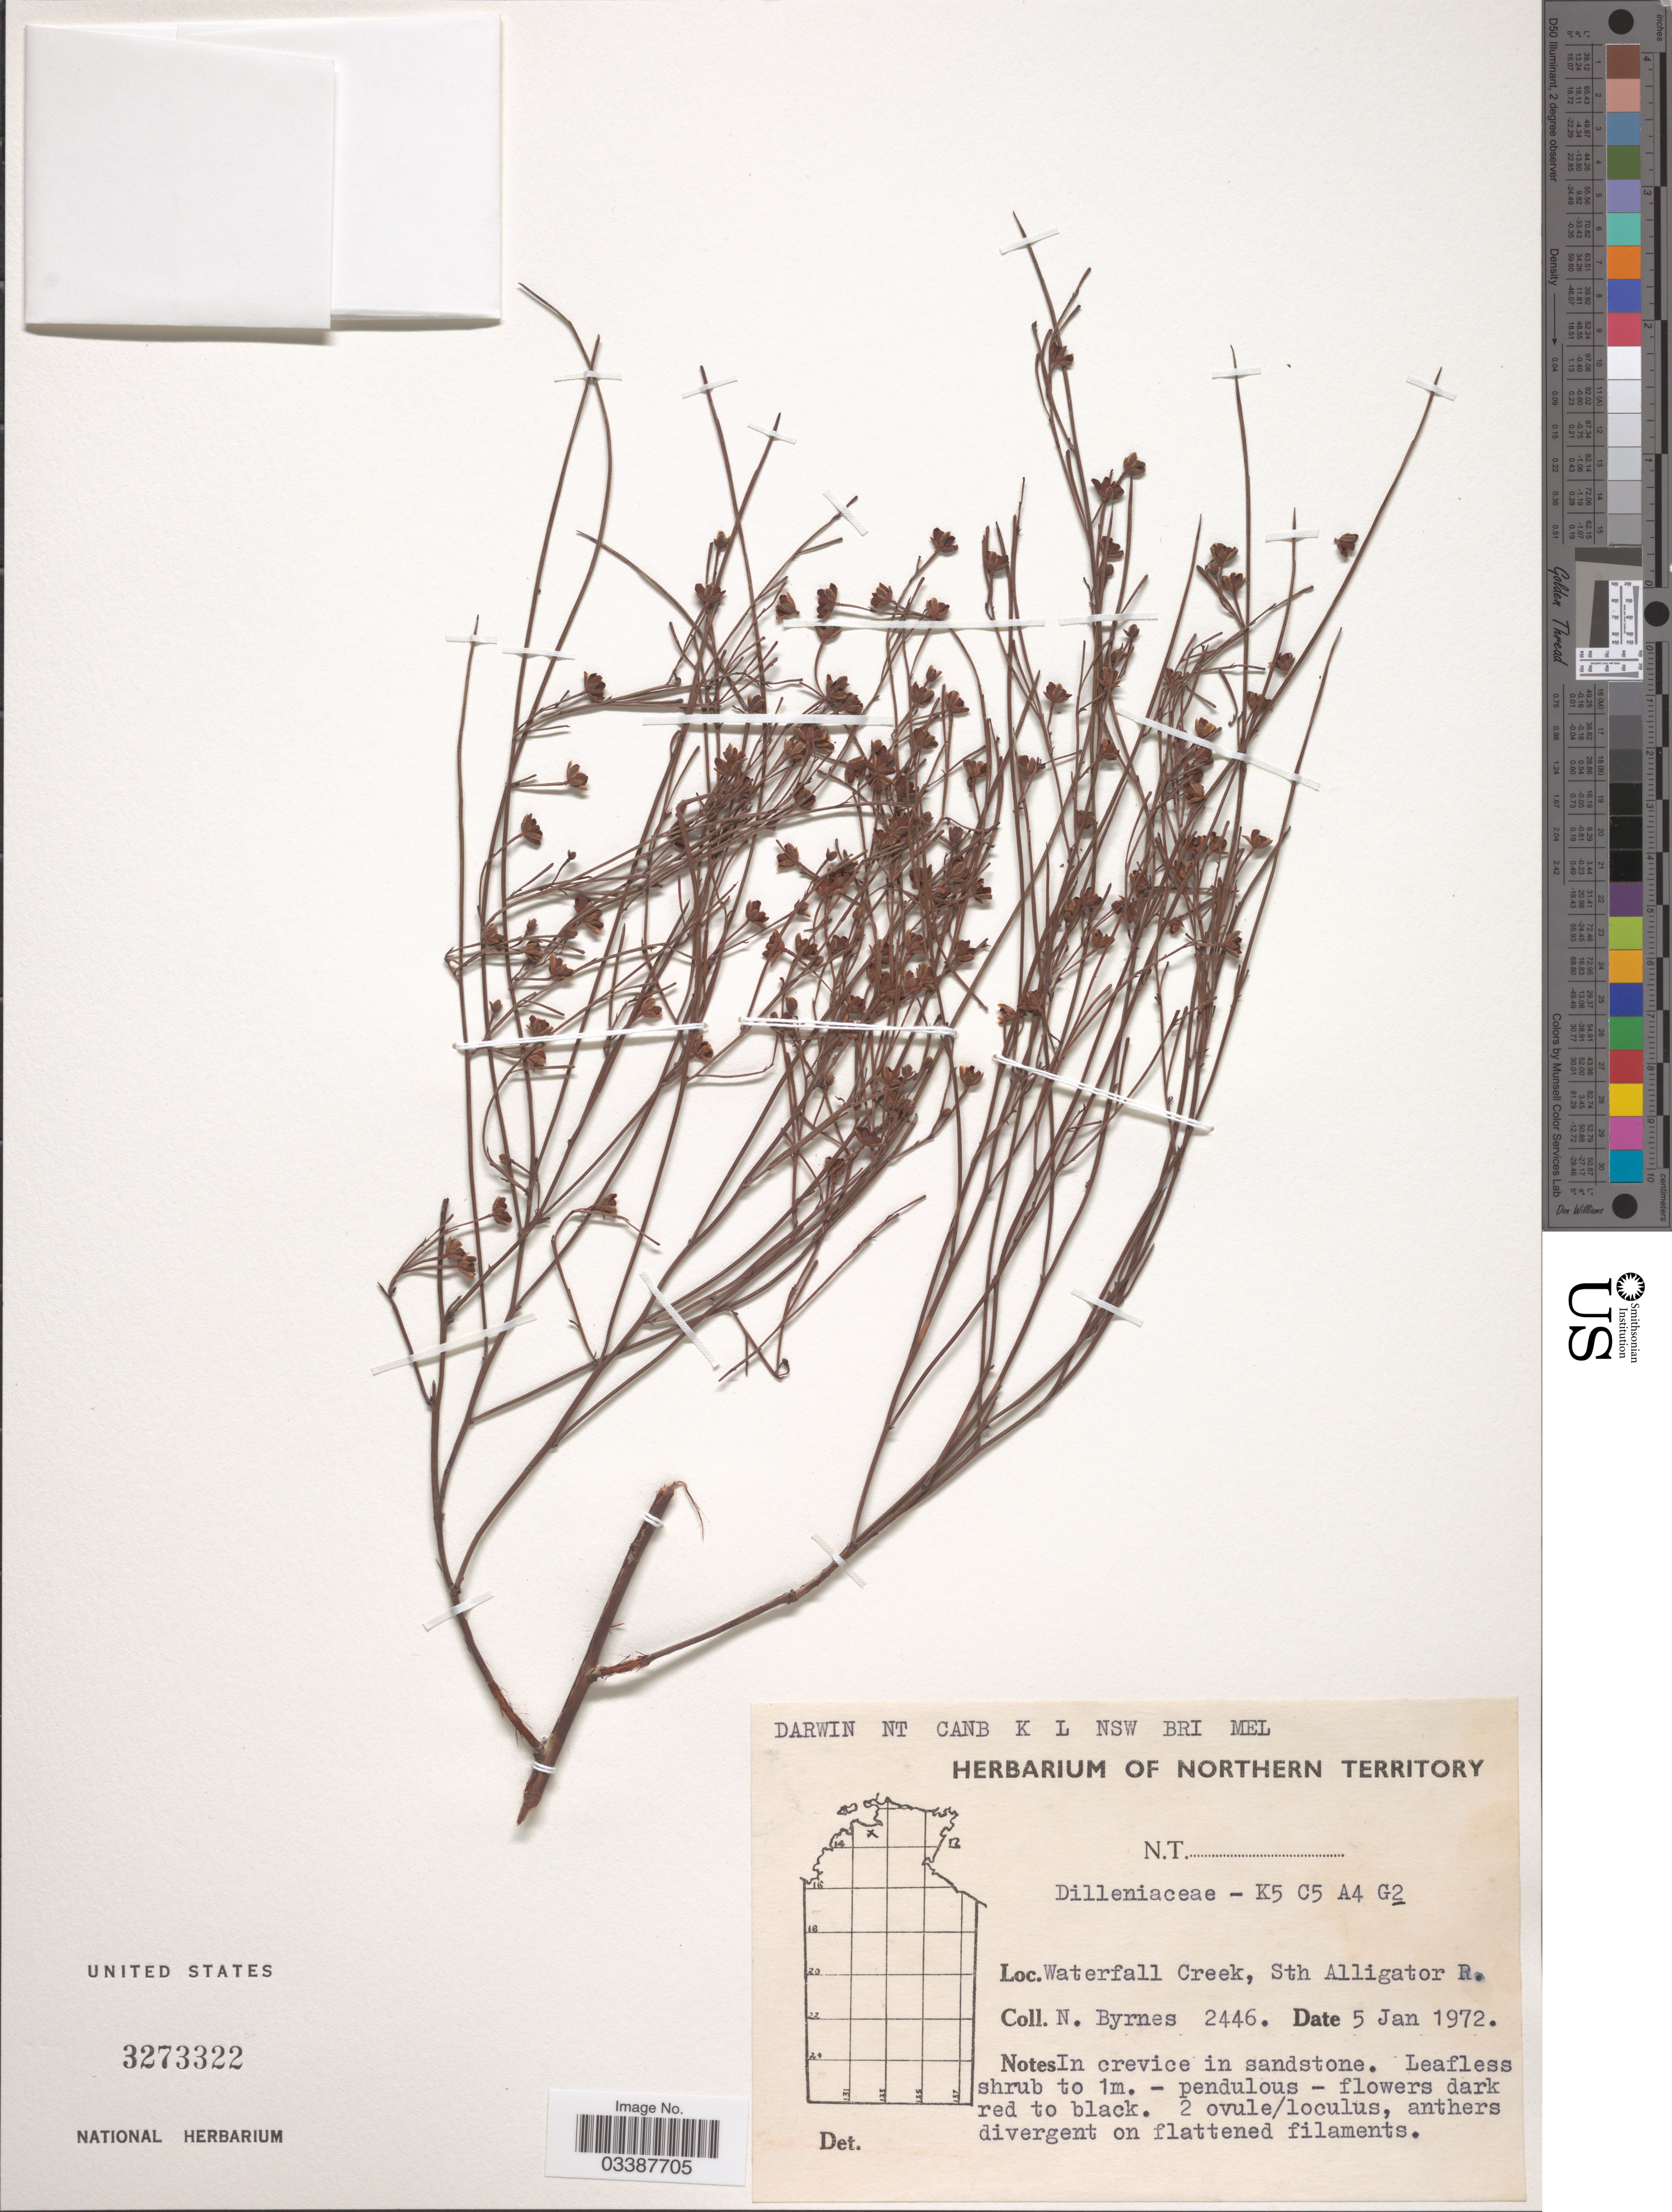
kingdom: Plantae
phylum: Tracheophyta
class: Magnoliopsida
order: Dilleniales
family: Dilleniaceae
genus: Hibbertia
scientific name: Hibbertia praestans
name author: (Craven & Dunlop) J.W. Horn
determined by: Thiele, K. R.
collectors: N. Byrnes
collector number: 2446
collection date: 1972-01-05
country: Australia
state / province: Northern Territory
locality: Waterfall Creek, Sth Alligator R.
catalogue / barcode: US 3273322